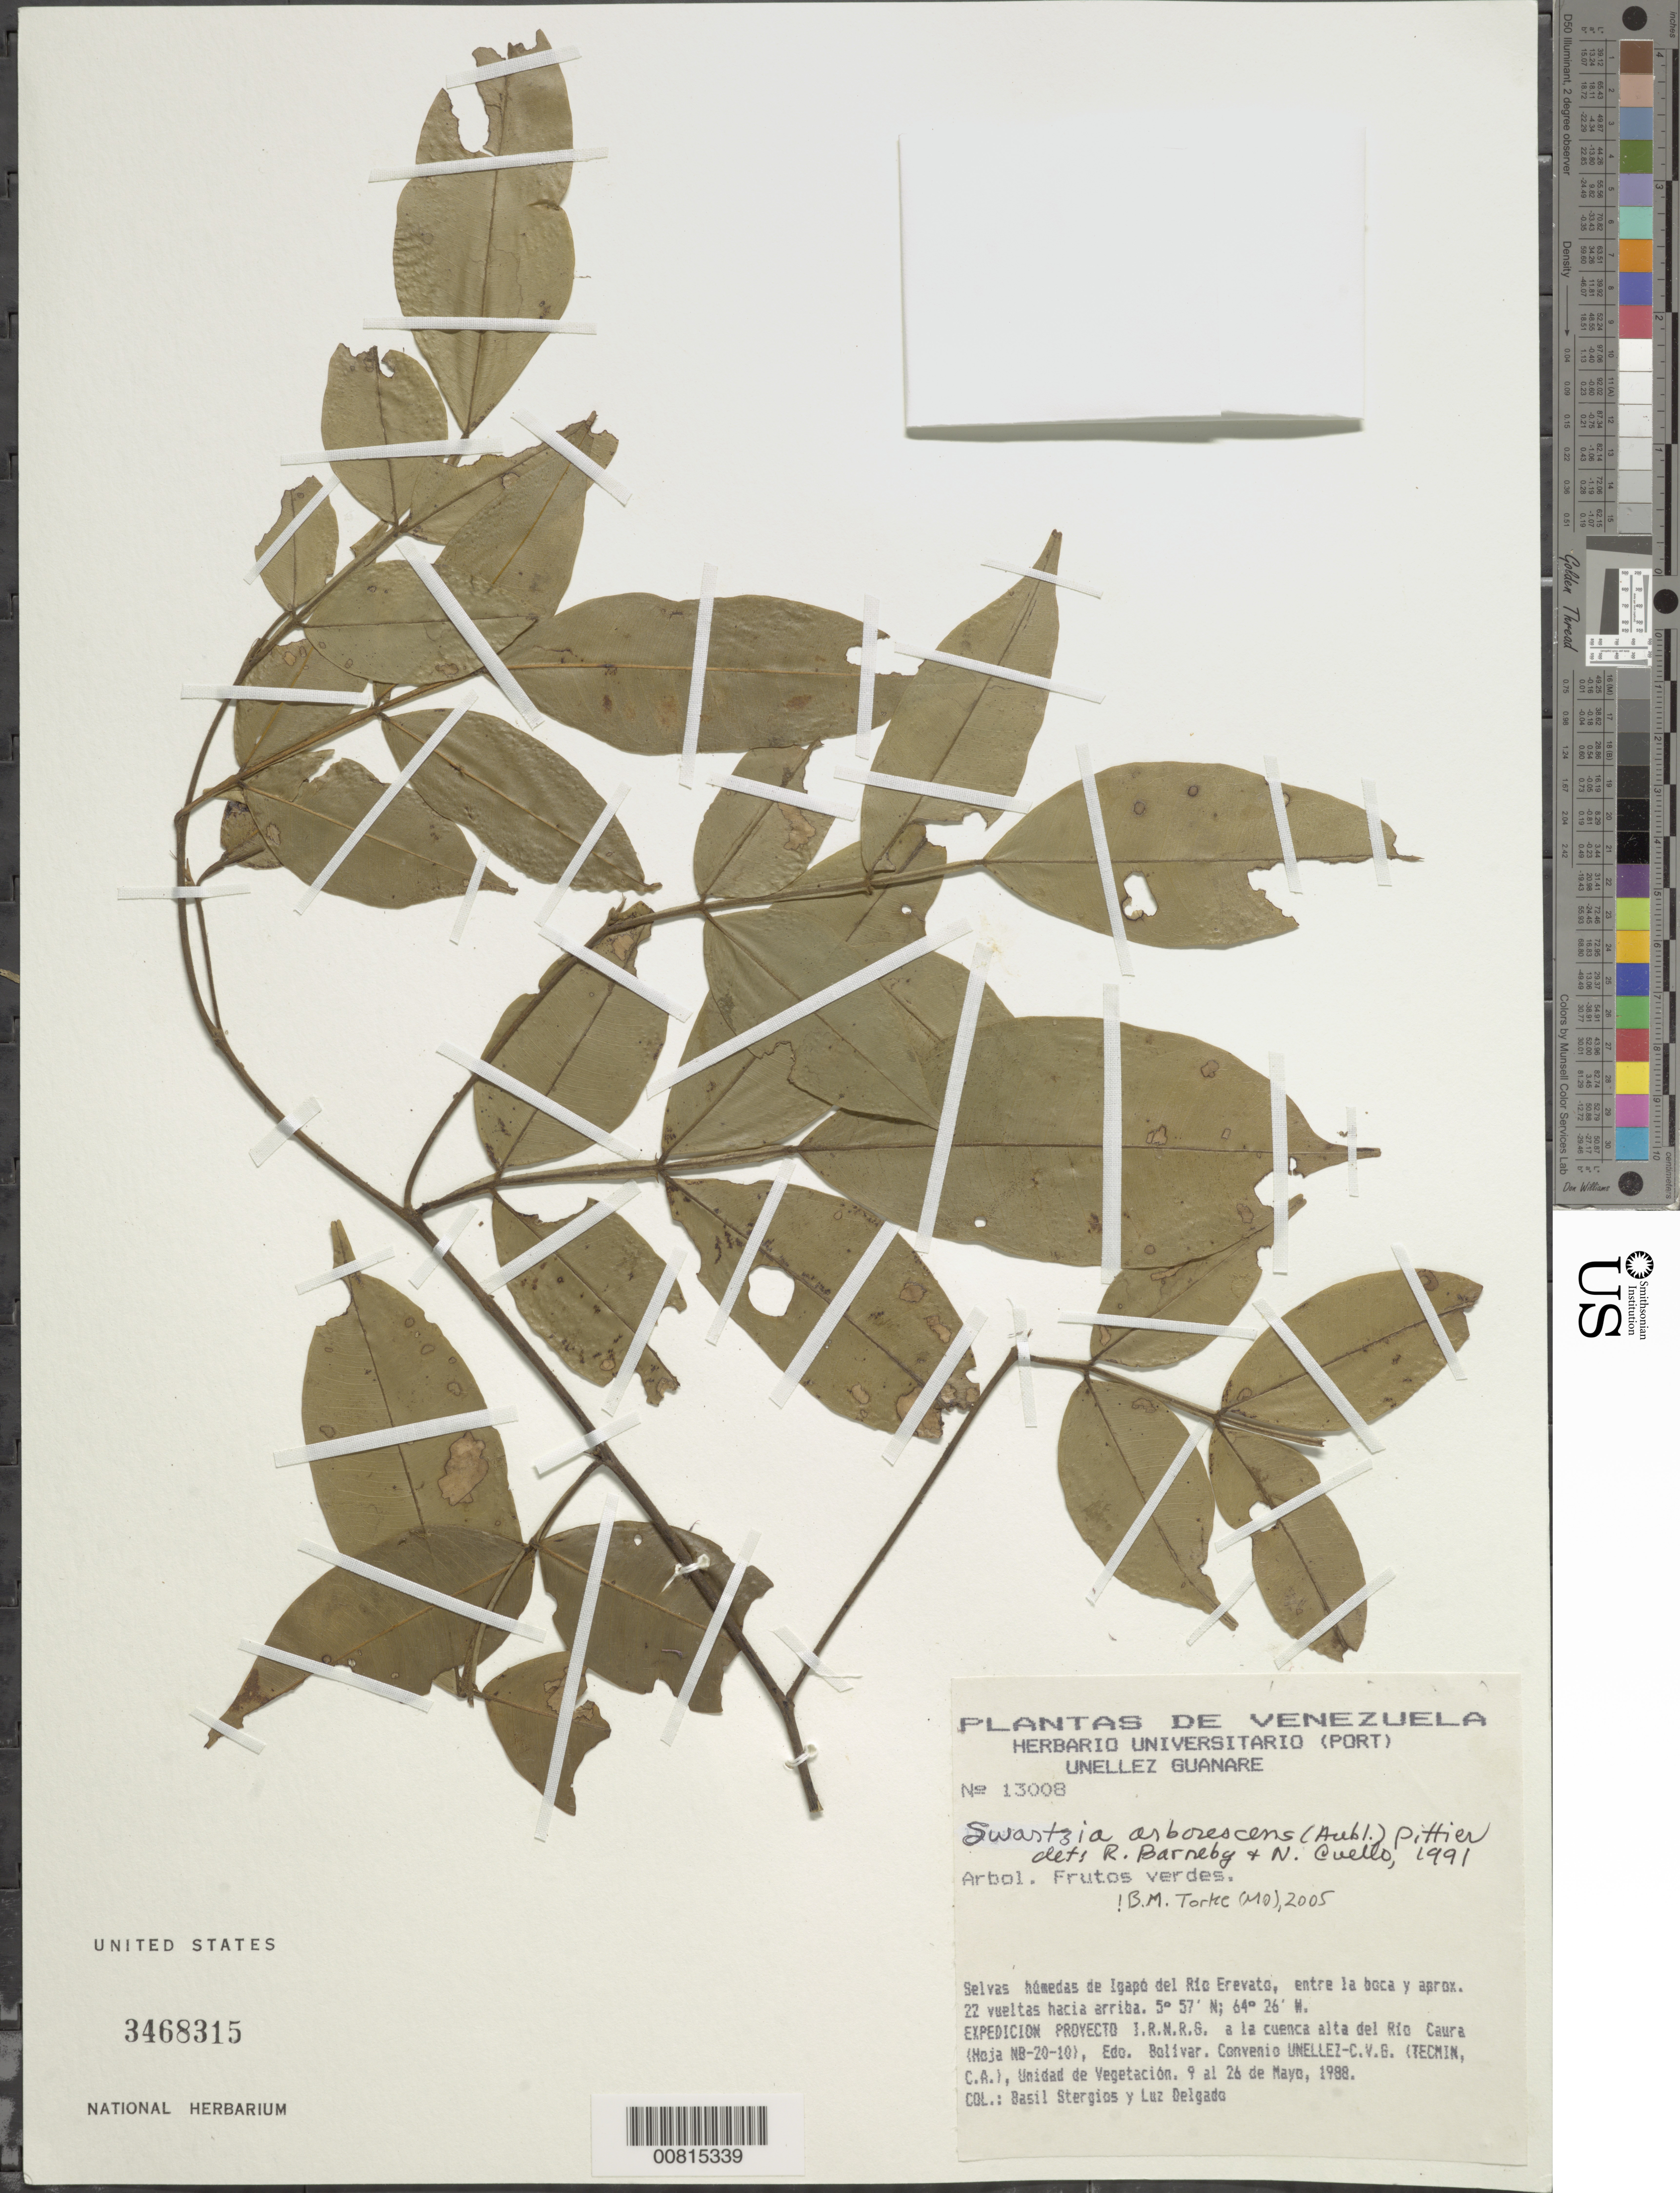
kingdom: Plantae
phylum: Tracheophyta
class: Magnoliopsida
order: Fabales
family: Fabaceae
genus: Swartzia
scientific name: Swartzia arborescens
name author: (Aubl.) Pittier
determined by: Torke, B. M., (MO)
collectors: B. G. Stergios & L. Delgado V.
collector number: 13008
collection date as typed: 9-May-88 to 26-May-88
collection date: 1988-05-09/1988-05-26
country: Venezuela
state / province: Bolívar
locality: Igapó del río Erevato, entre la boca y aprox. 22 vueltas hacia arriba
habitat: Selvas húmedas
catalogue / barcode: US 3468315